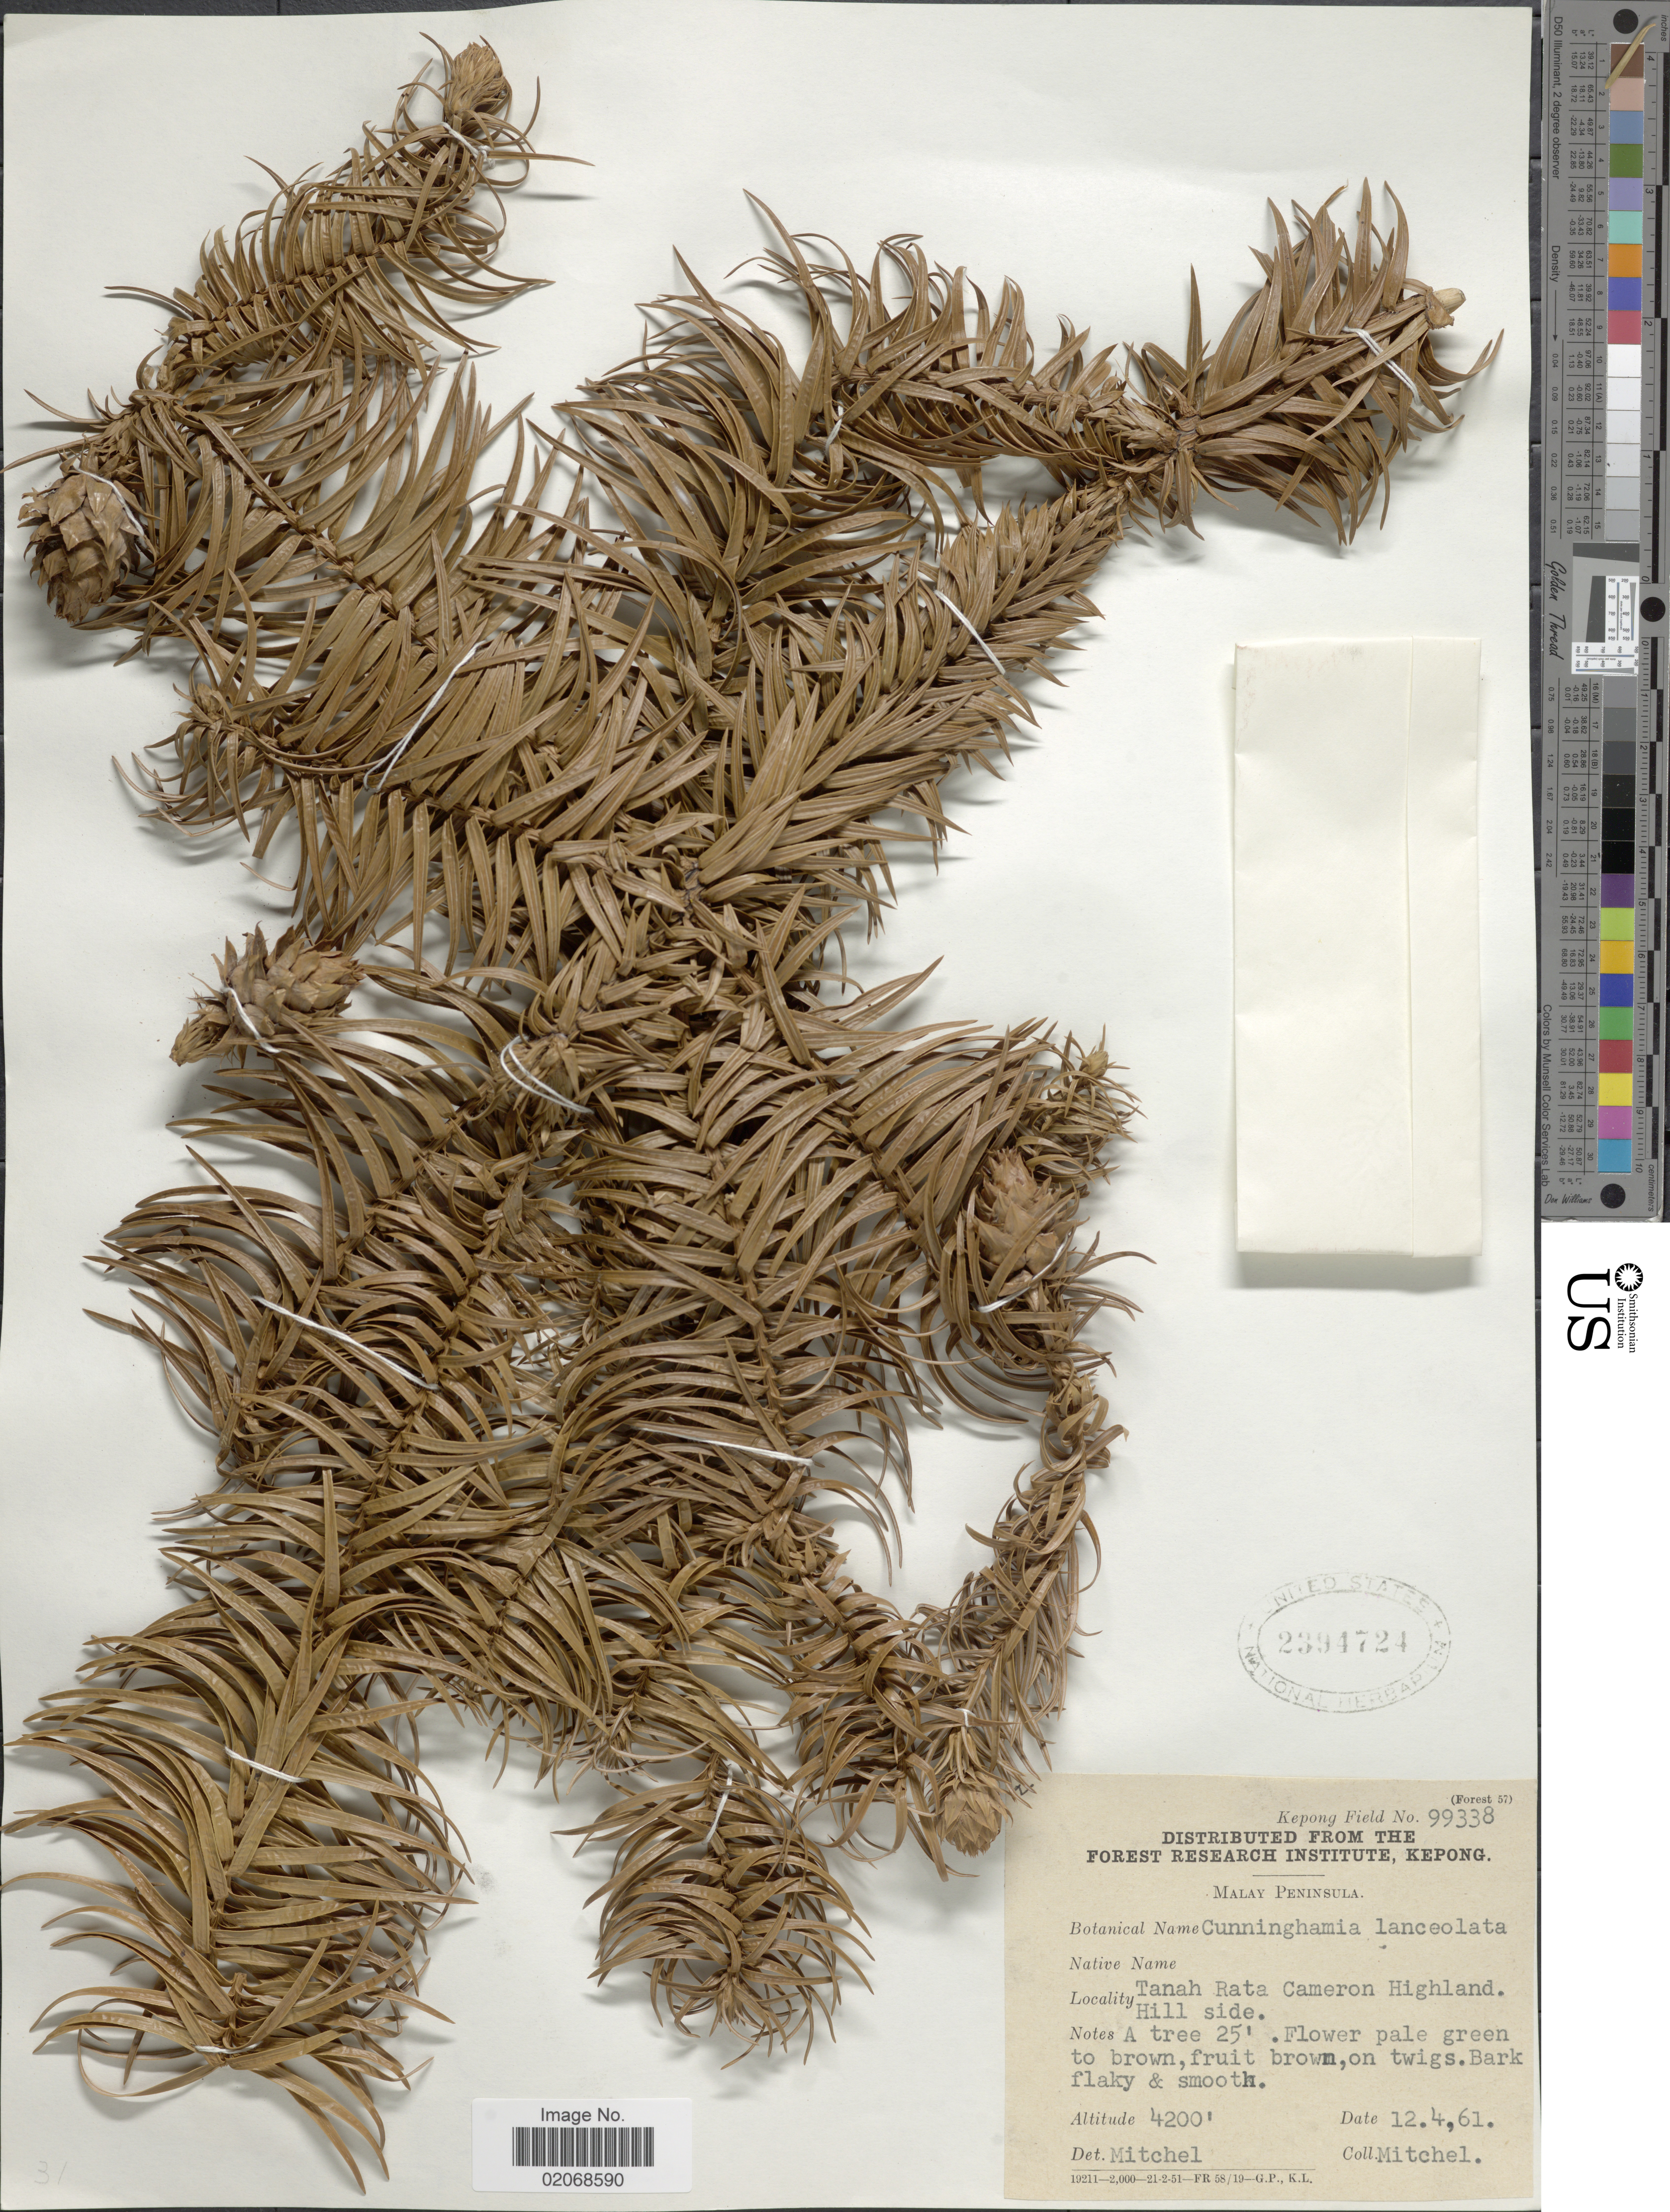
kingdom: Plantae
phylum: Tracheophyta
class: Pinopsida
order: Pinales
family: Cupressaceae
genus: Cunninghamia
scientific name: Cunninghamia lanceolata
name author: (Lamb.) Hook.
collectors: Mitchel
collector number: Kepong Field 99338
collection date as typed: Transcribed d/m/y: 12/4/61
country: Malaysia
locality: Malay Peninsula, Kepong, Tanah Rate Cameron Highland, Hill side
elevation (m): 1280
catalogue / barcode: US 2394724